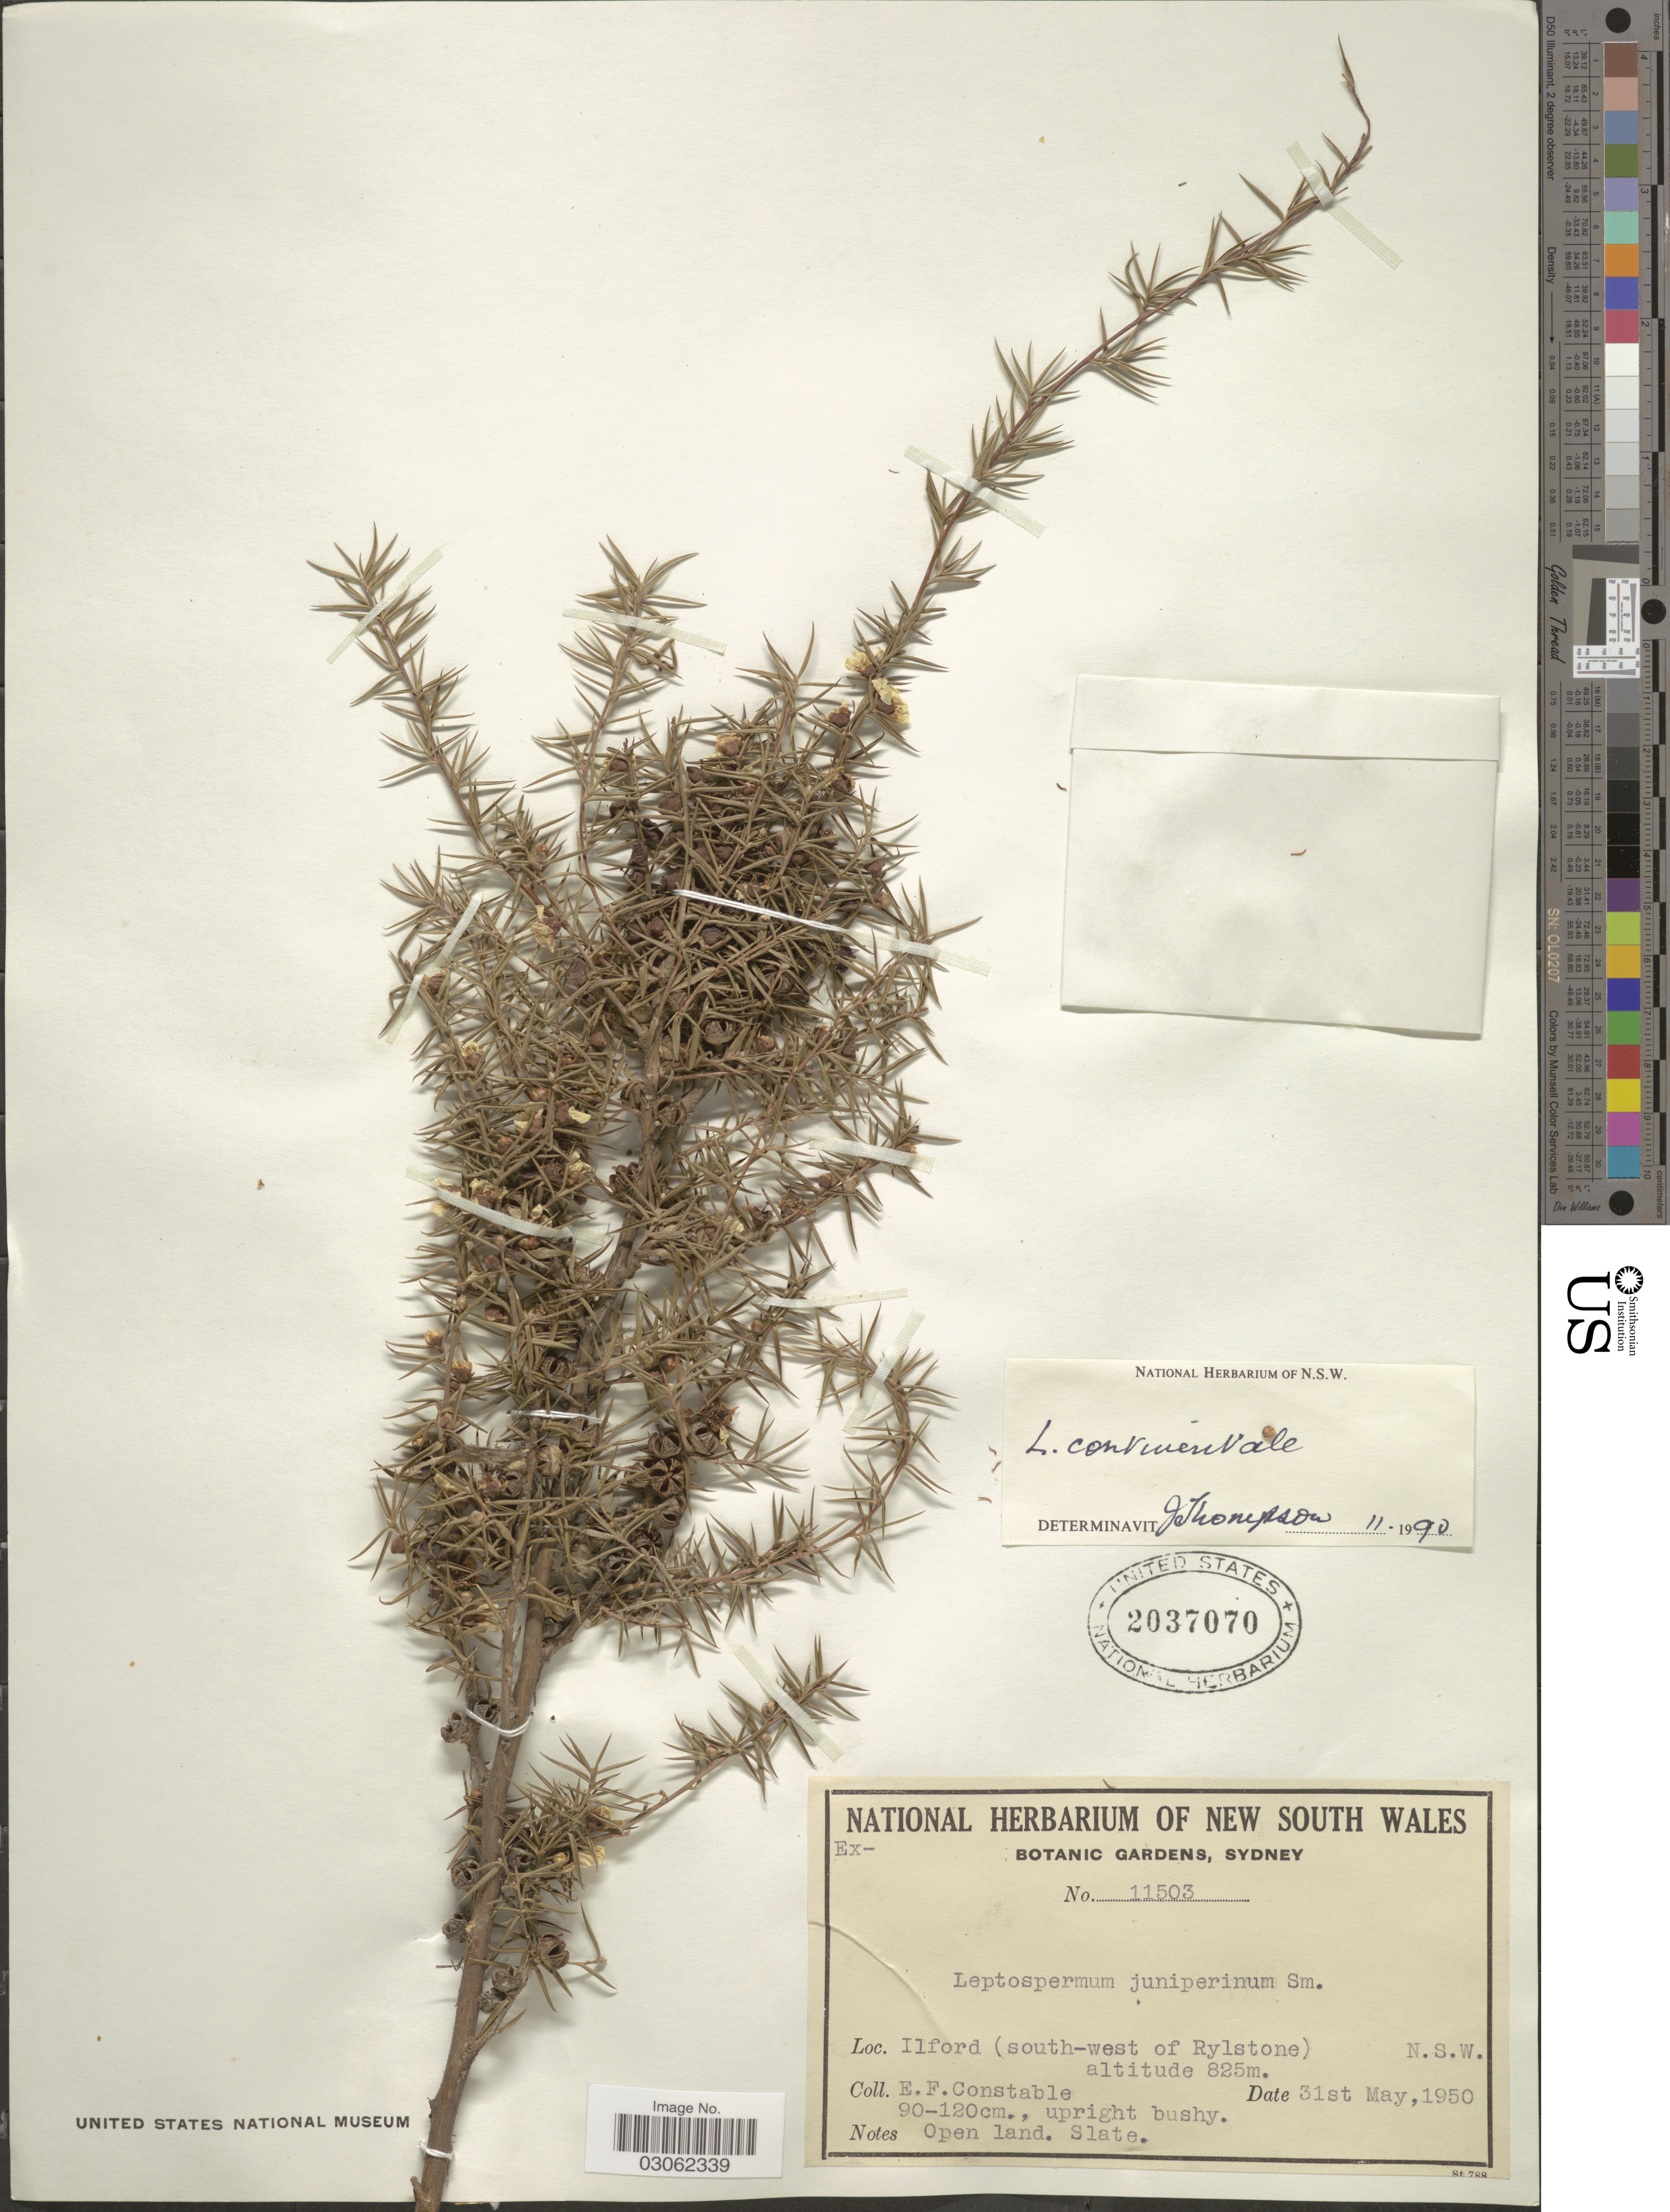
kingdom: Plantae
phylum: Tracheophyta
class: Magnoliopsida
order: Myrtales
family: Myrtaceae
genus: Leptospermum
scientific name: Leptospermum continentale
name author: Joy Thomps.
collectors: E. F. Constable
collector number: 11503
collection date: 1950-05-31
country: Australia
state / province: New South Wales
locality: Ilford (south-west of Rylstone). N.S.W.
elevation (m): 825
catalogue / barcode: US 2037070